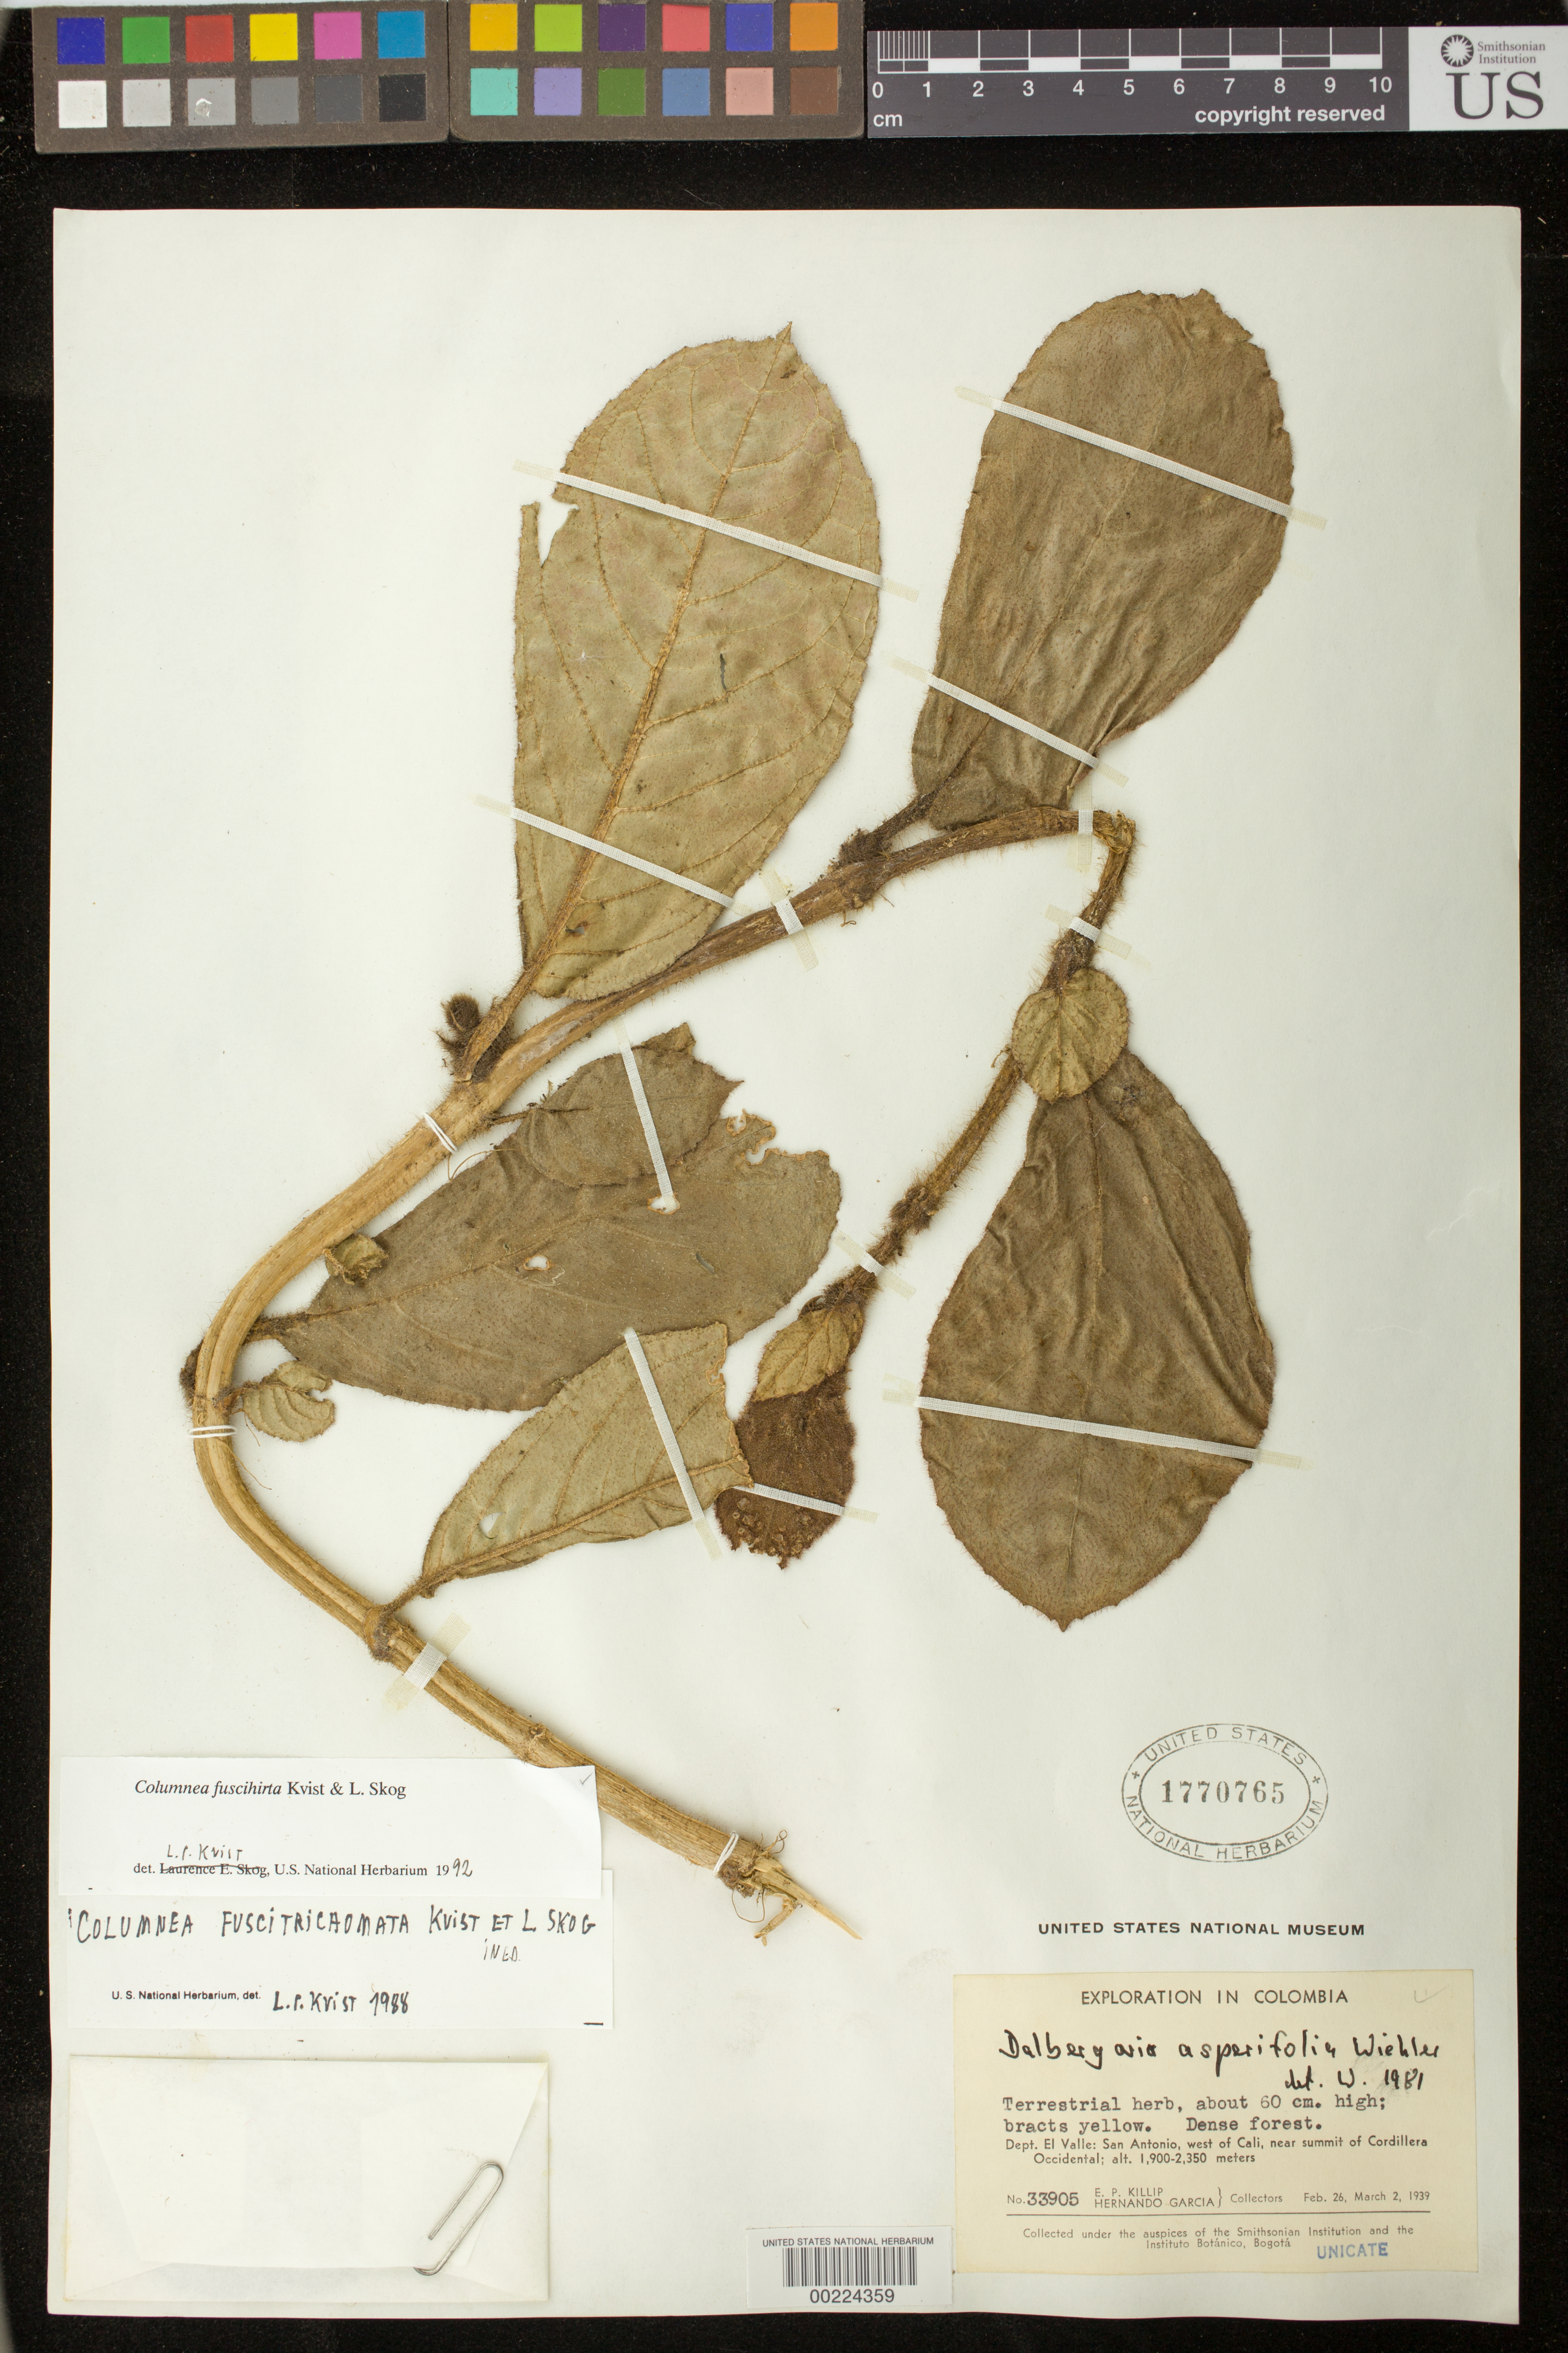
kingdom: Plantae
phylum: Tracheophyta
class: Magnoliopsida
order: Lamiales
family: Gesneriaceae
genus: Columnea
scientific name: Columnea fuscihirta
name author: L.P. Kvist & L.E. Skog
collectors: E. P. Killip & H. Garcia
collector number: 33905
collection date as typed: Feb-Mar 1939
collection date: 1939-02/1939-03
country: Colombia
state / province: Valle del Cauca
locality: San Antonio, W of Cali, near summit of Cordillera Occidental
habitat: Dense forest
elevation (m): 1900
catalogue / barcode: US 1770765